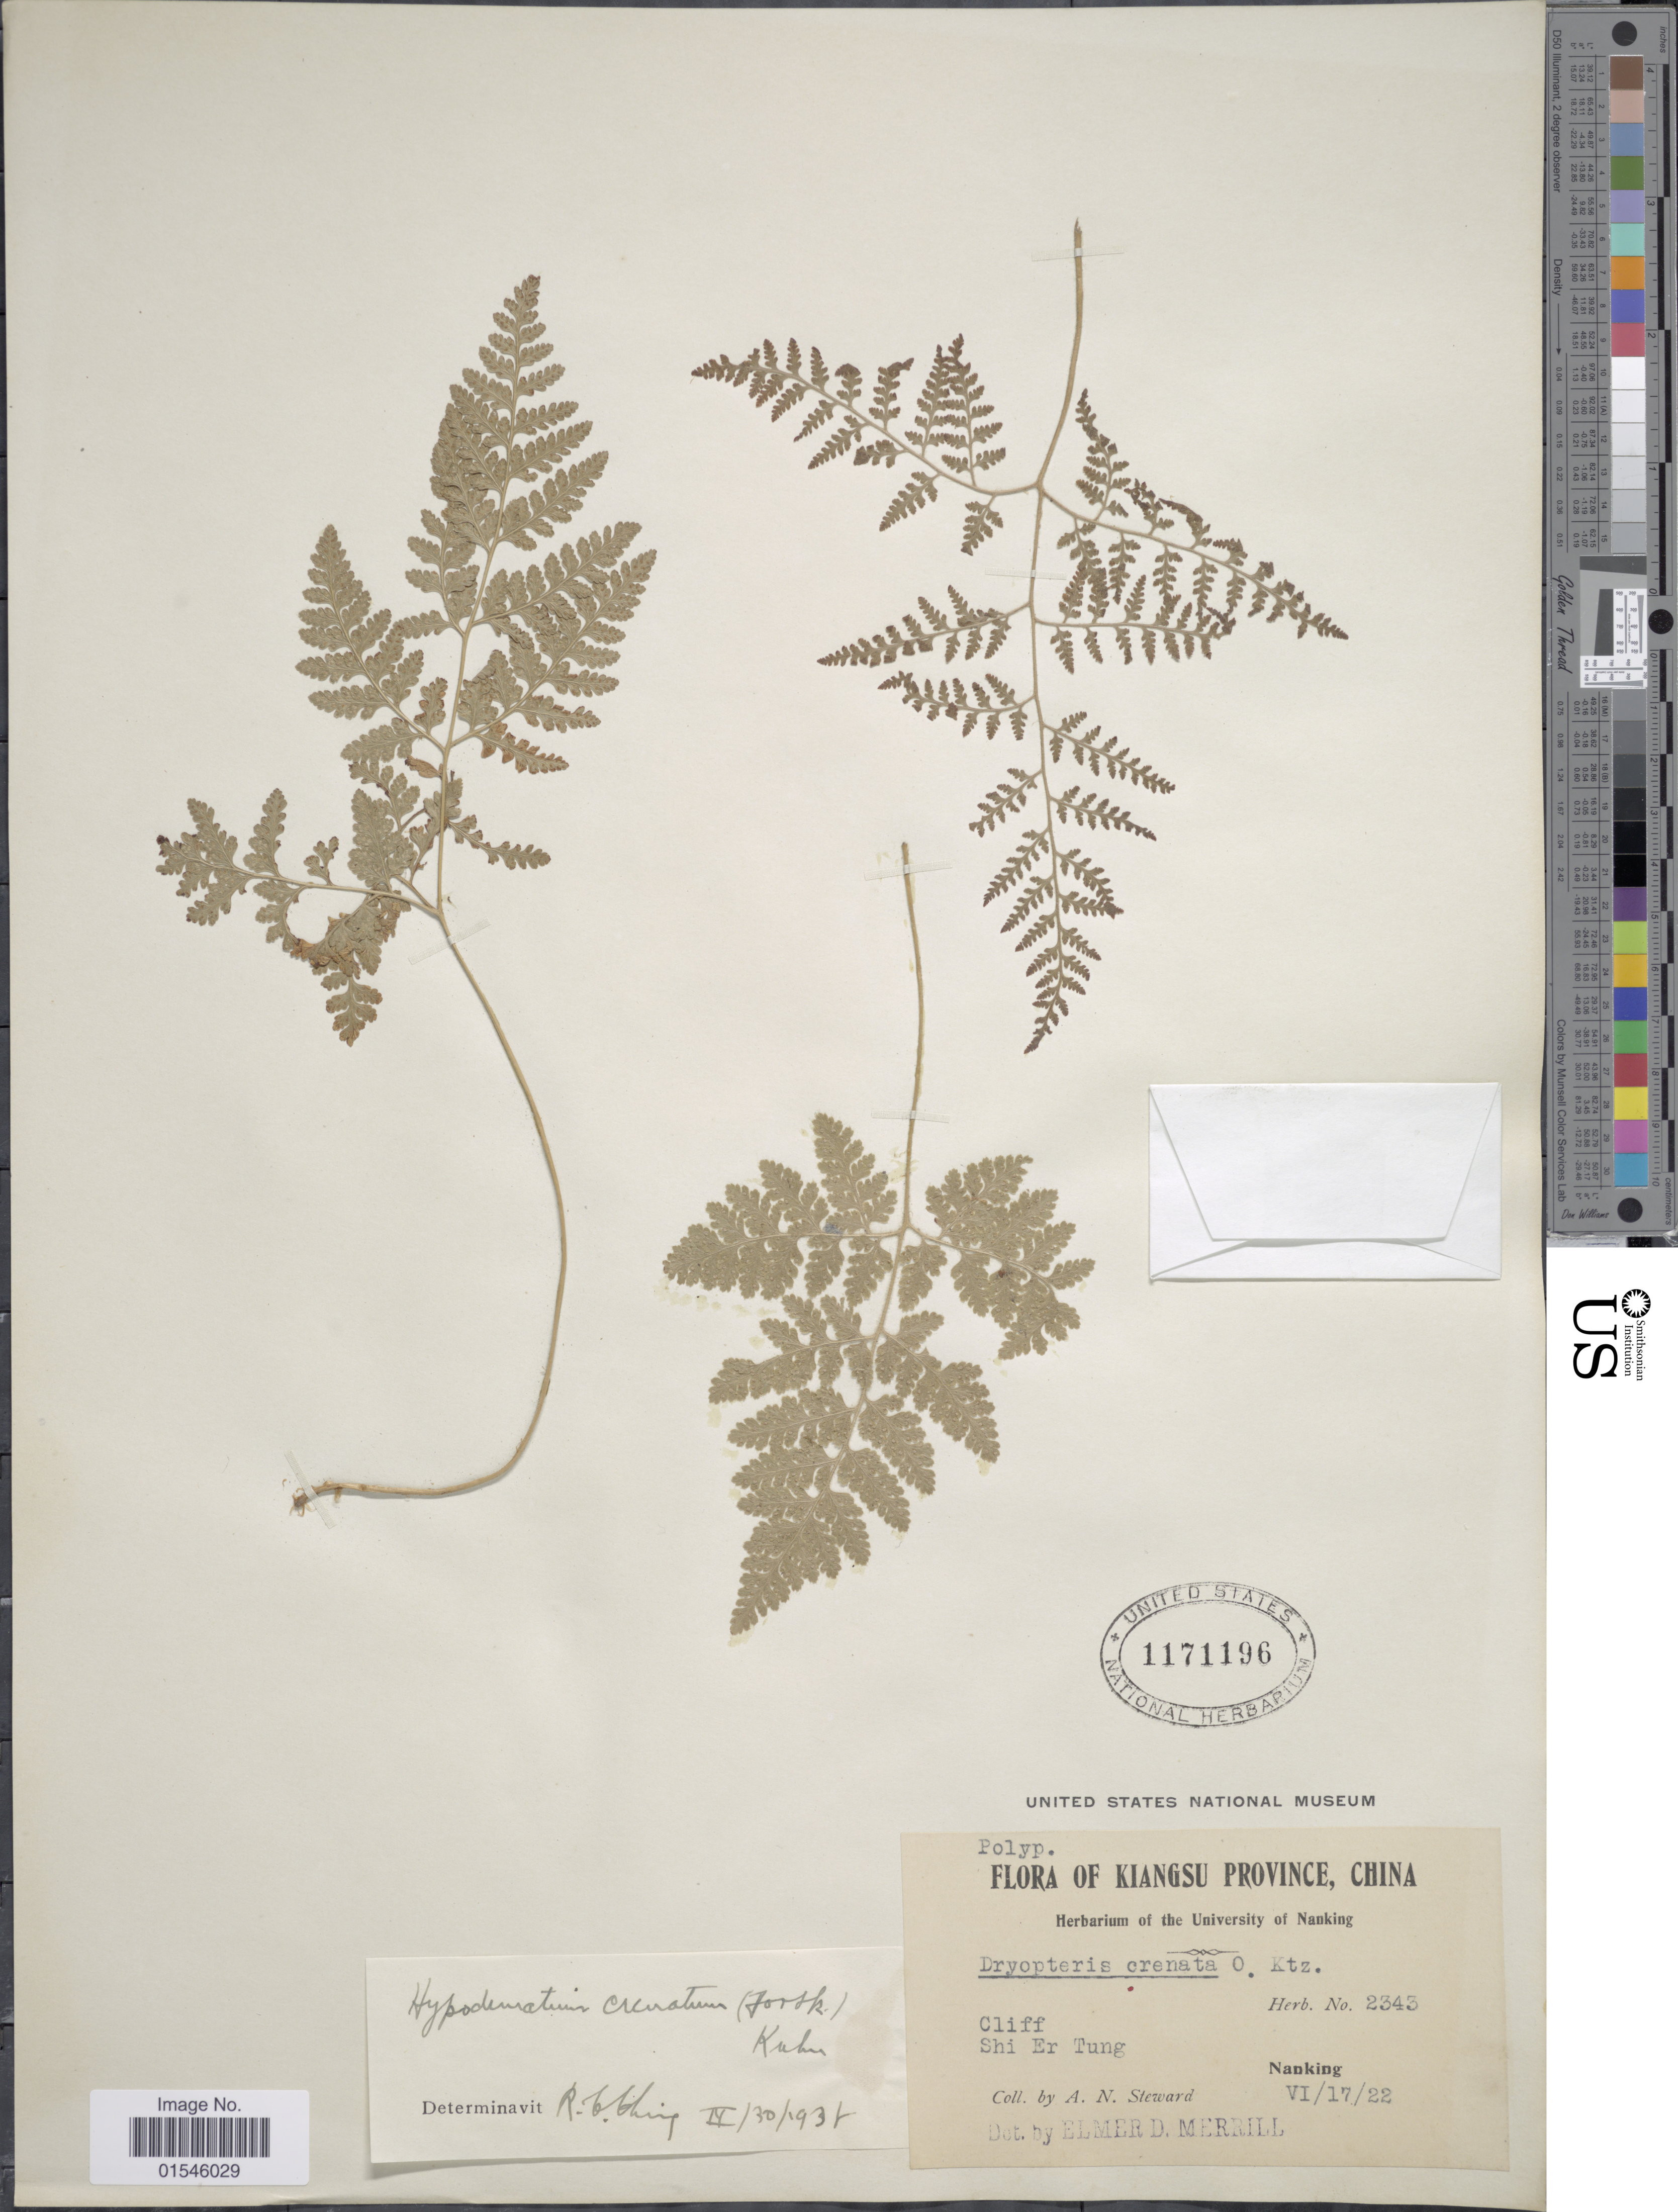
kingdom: Plantae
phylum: Tracheophyta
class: Polypodiopsida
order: Polypodiales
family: Hypodematiaceae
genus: Hypodematium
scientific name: Hypodematium crenatum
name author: (Forssk.) Kuhn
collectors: A. N. Steward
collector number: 2343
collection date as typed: Transcribed d/m/y: 17/6/22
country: China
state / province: Jiangsu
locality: Kiangsu Province, Cliff, Shi Er Tung, Nanking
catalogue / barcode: US 1171196